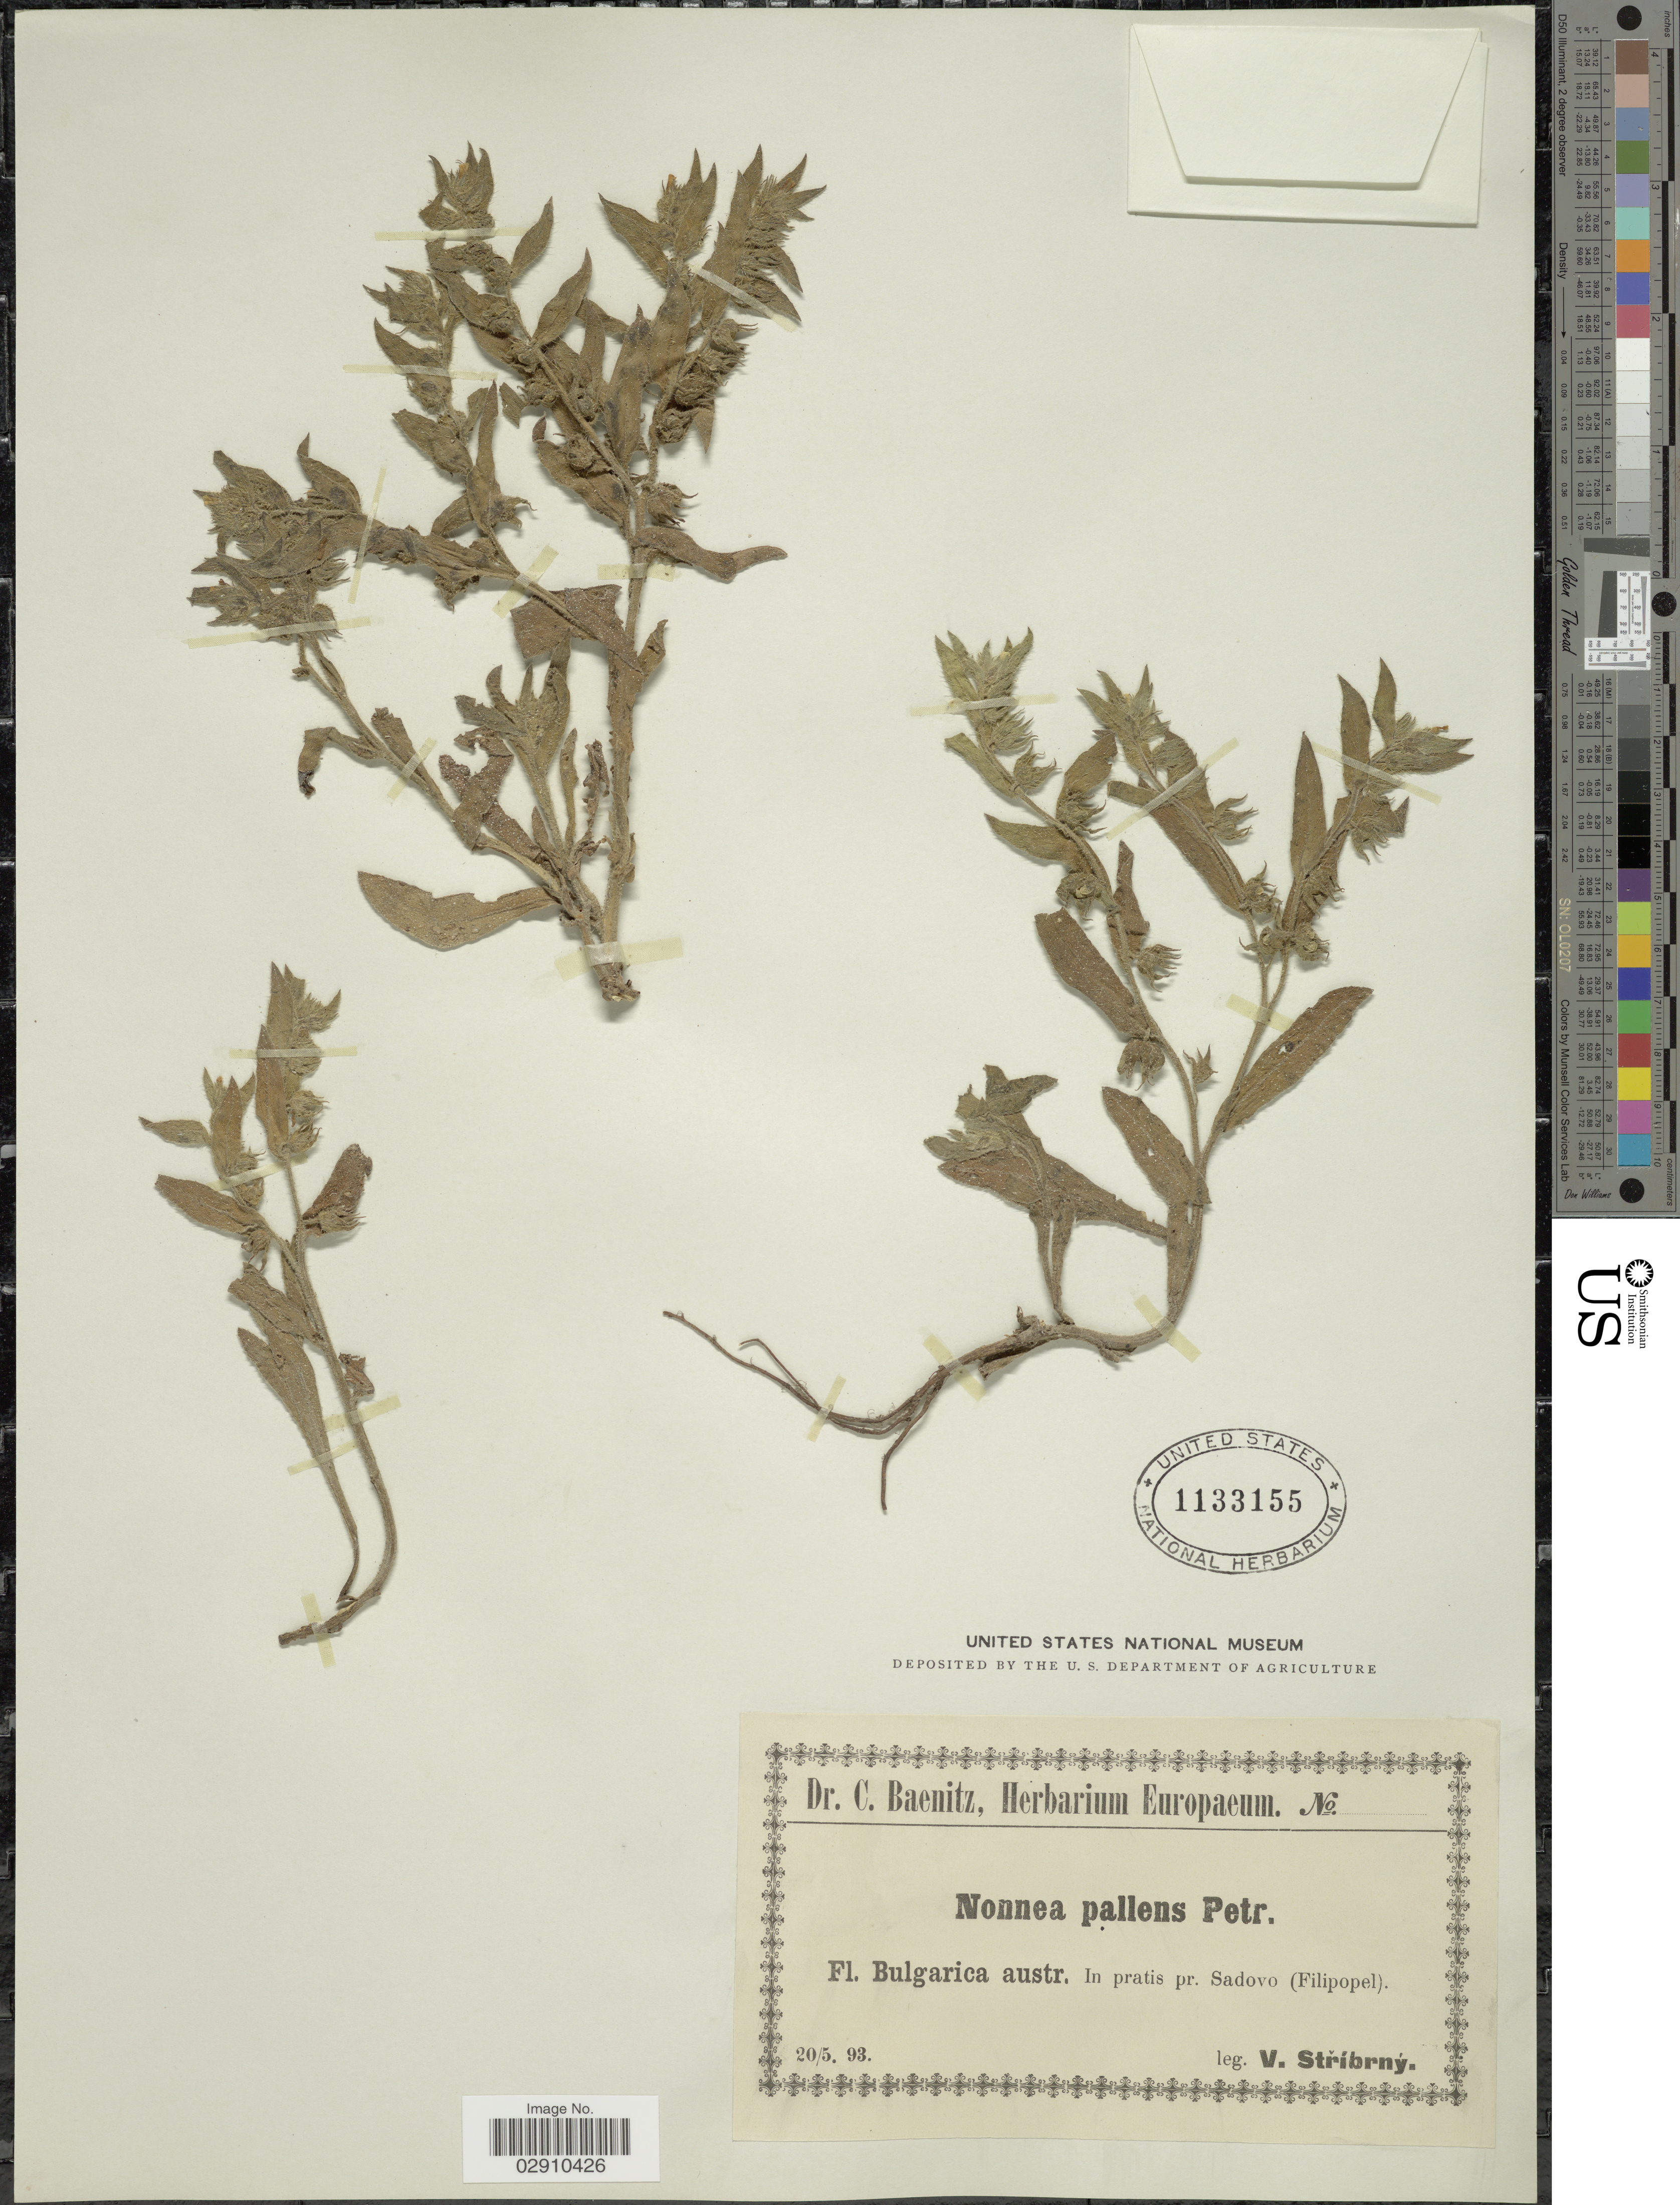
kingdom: Plantae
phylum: Tracheophyta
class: Magnoliopsida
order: Boraginales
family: Boraginaceae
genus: Nonea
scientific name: Nonea pallens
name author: Petrovic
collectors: V. Stribrny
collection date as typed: Transcribed d/m/y: 20/5/93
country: Bulgaria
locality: Bulgarica austr. In pratis pr. Sadovo (Filipopel).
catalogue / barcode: US 1133155